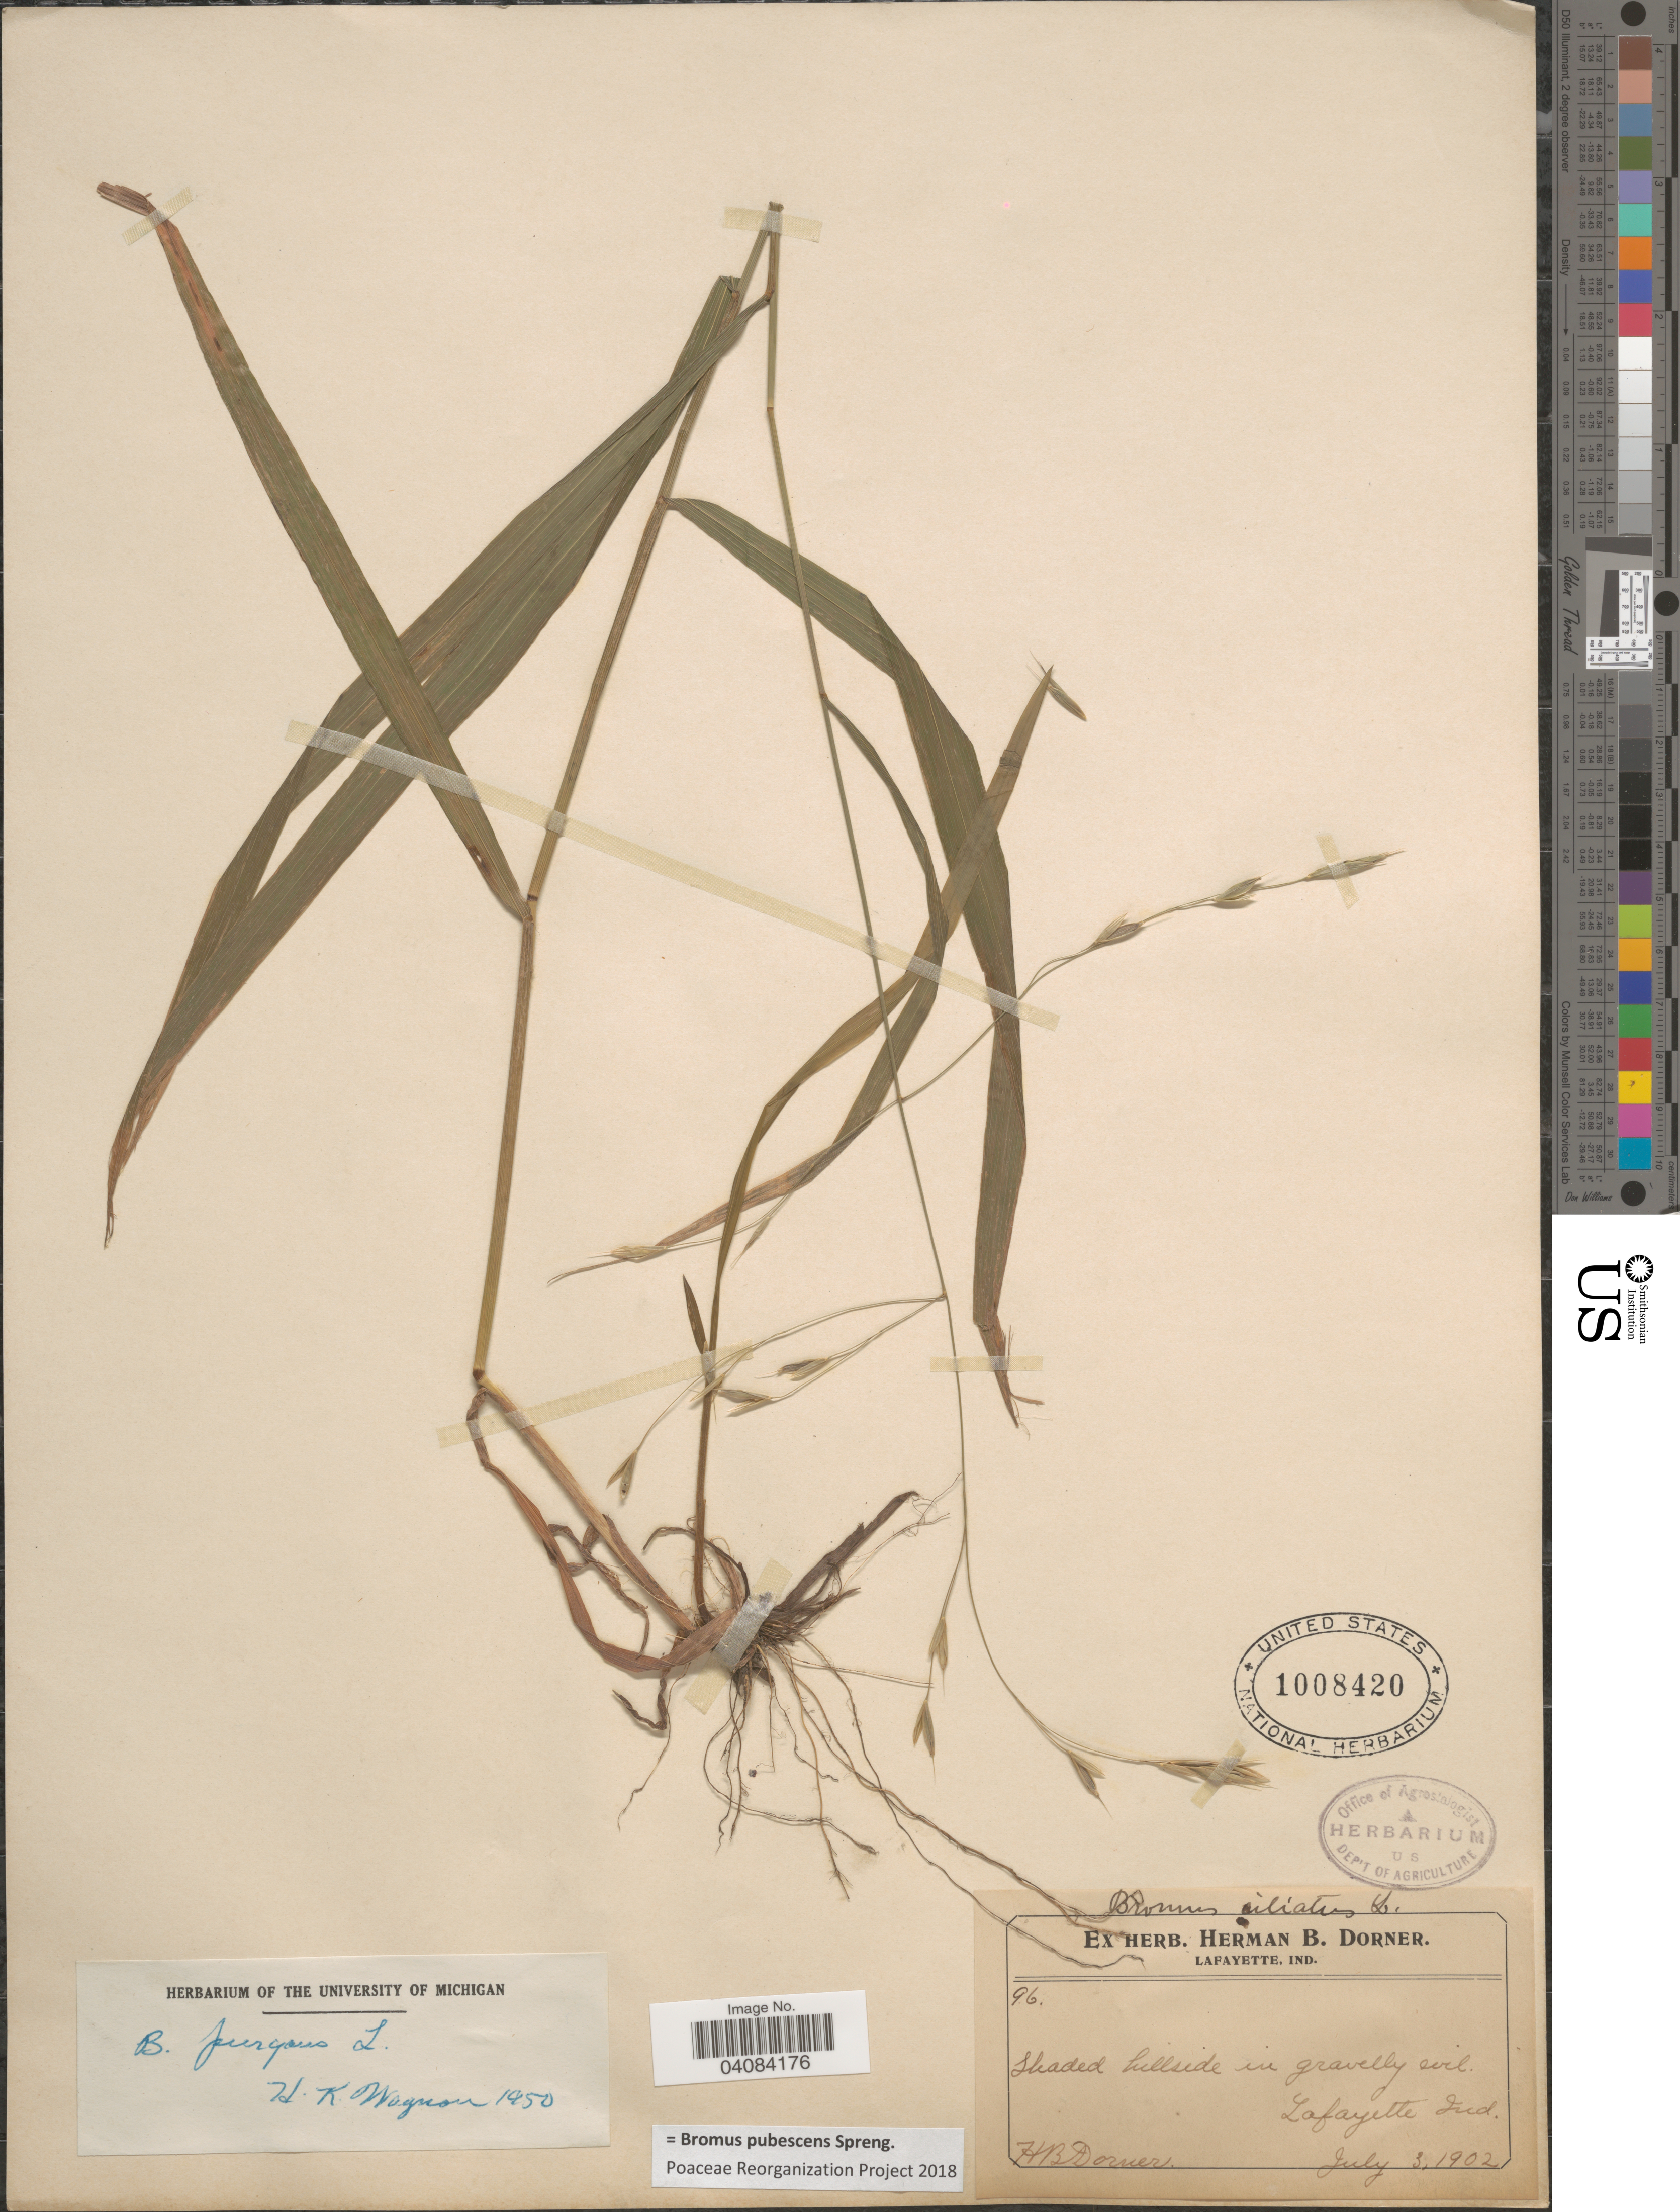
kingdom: Plantae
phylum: Tracheophyta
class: Liliopsida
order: Poales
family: Poaceae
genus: Bromus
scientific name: Bromus pubescens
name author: Muhl. ex Willd.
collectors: H. Dorner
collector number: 96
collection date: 1902-07-03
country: United States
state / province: Indiana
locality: Lafayette.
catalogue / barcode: US 1008420